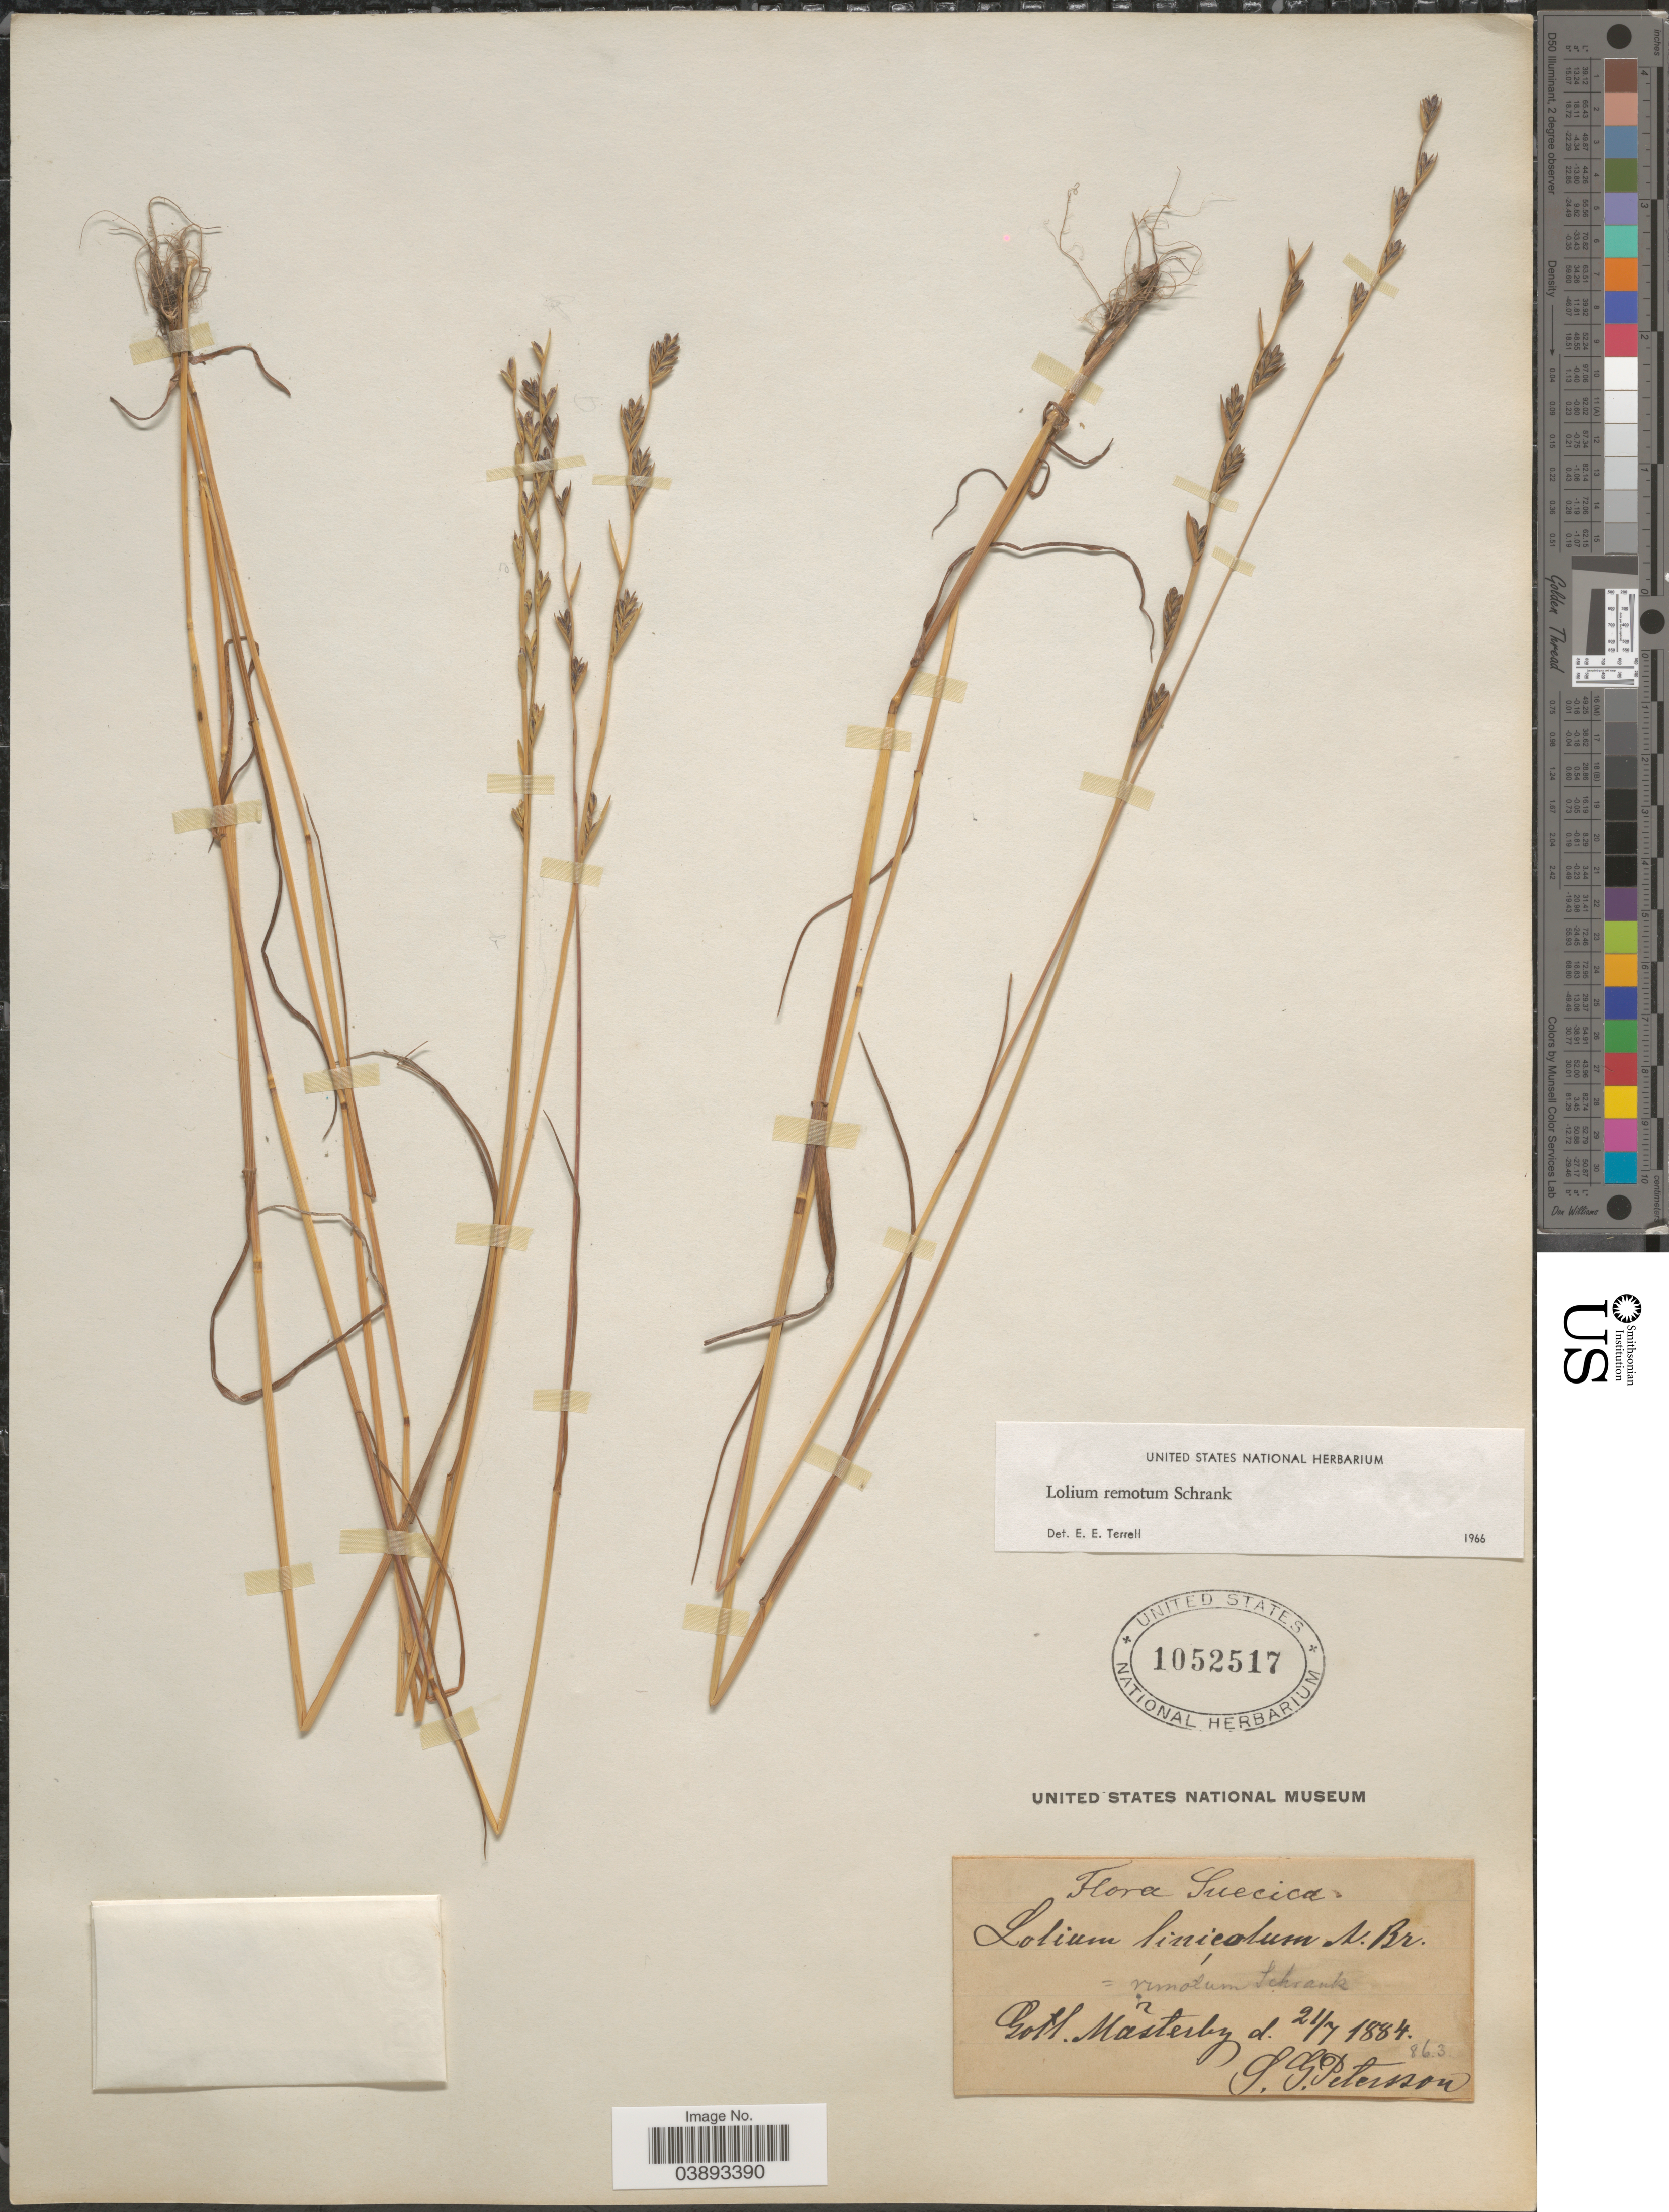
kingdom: Plantae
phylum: Tracheophyta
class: Liliopsida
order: Poales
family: Poaceae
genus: Lolium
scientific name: Lolium remotum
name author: Schrank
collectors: S. Petersson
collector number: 863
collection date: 1884-07-21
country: Sweden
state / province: Gotland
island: Gotland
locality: Suecica. Gotl. Mãsterby.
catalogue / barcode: US 1052517